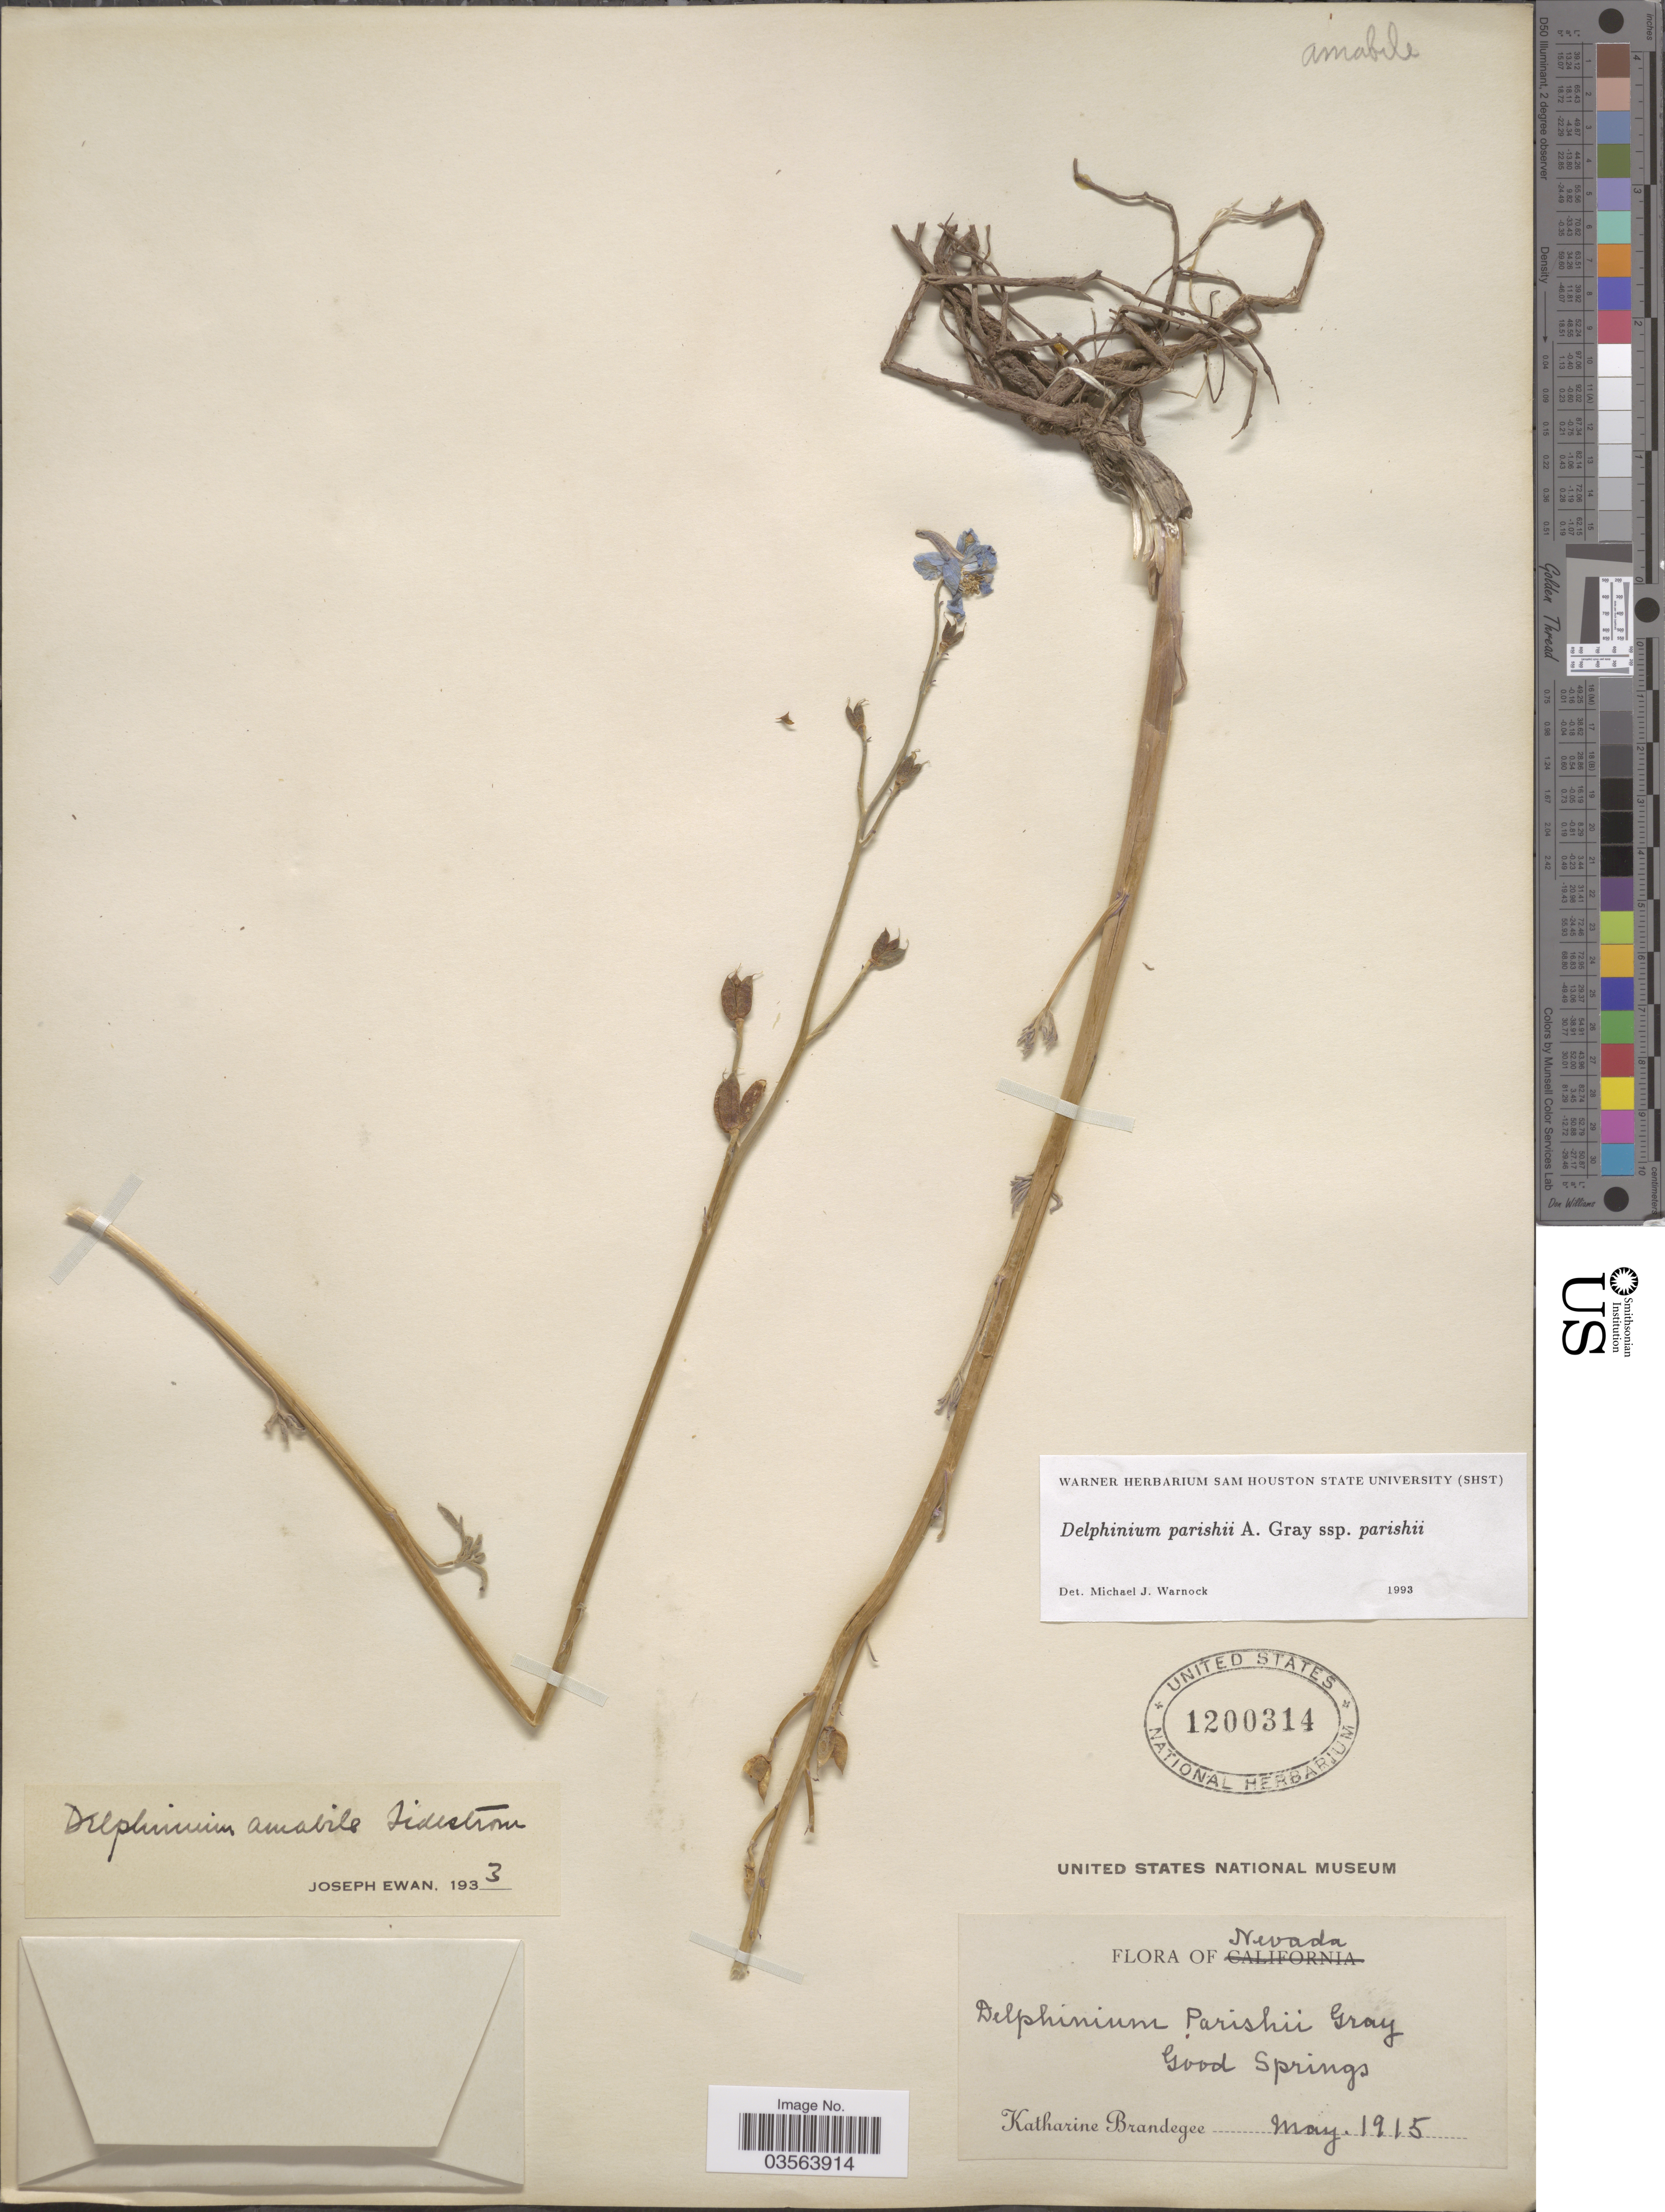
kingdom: Plantae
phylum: Tracheophyta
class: Magnoliopsida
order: Ranunculales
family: Ranunculaceae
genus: Delphinium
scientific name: Delphinium parishii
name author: A. Gray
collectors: M. K. Brandegee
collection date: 1915-05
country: United States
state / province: Nevada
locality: Good Springs.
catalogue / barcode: US 1200314